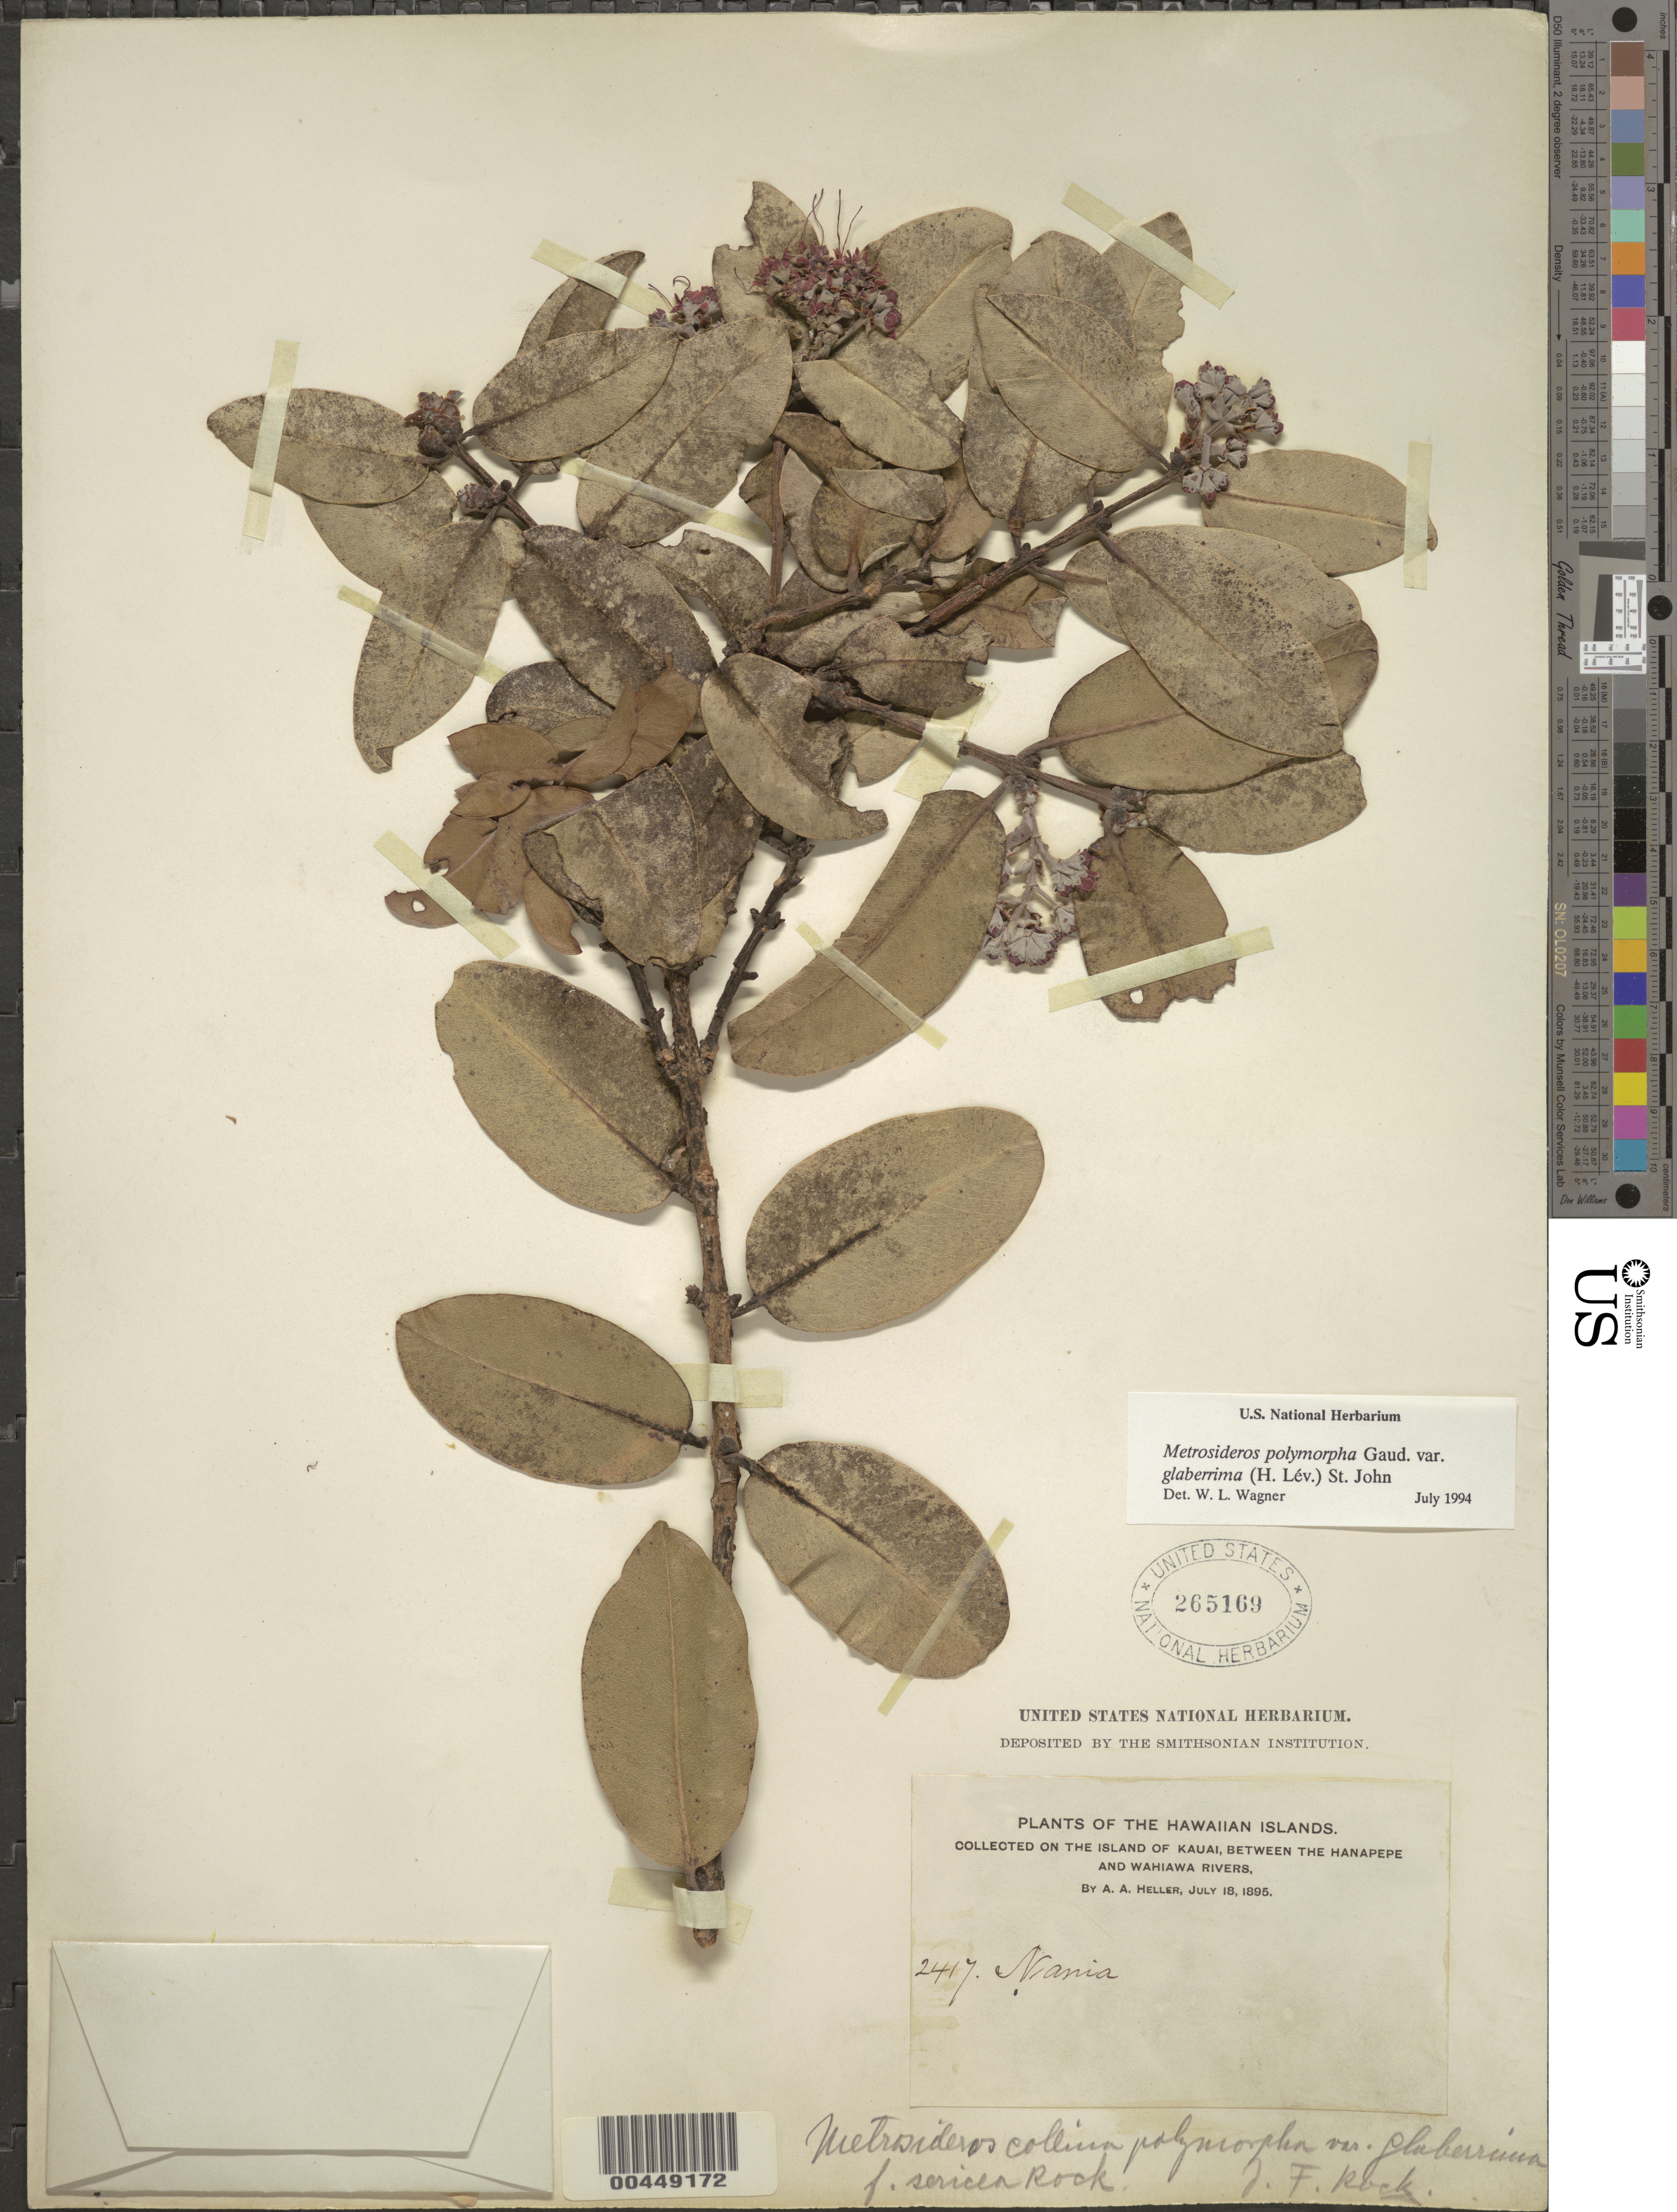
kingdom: Plantae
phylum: Tracheophyta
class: Magnoliopsida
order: Myrtales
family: Myrtaceae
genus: Metrosideros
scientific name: Metrosideros polymorpha var. glaberrima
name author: (H. Lév.) H. St. John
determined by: Wagner, W. L., (BOT), Smithsonian Institution - National Museum of Natural History (UNITED STATES)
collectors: A. A. Heller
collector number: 2417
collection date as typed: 18 Jul 1895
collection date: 1895-07-18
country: United States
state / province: Hawaii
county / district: Kauai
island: Kaua'i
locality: Between the Hanapepe and Wahiawa Rivers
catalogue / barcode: US 265169